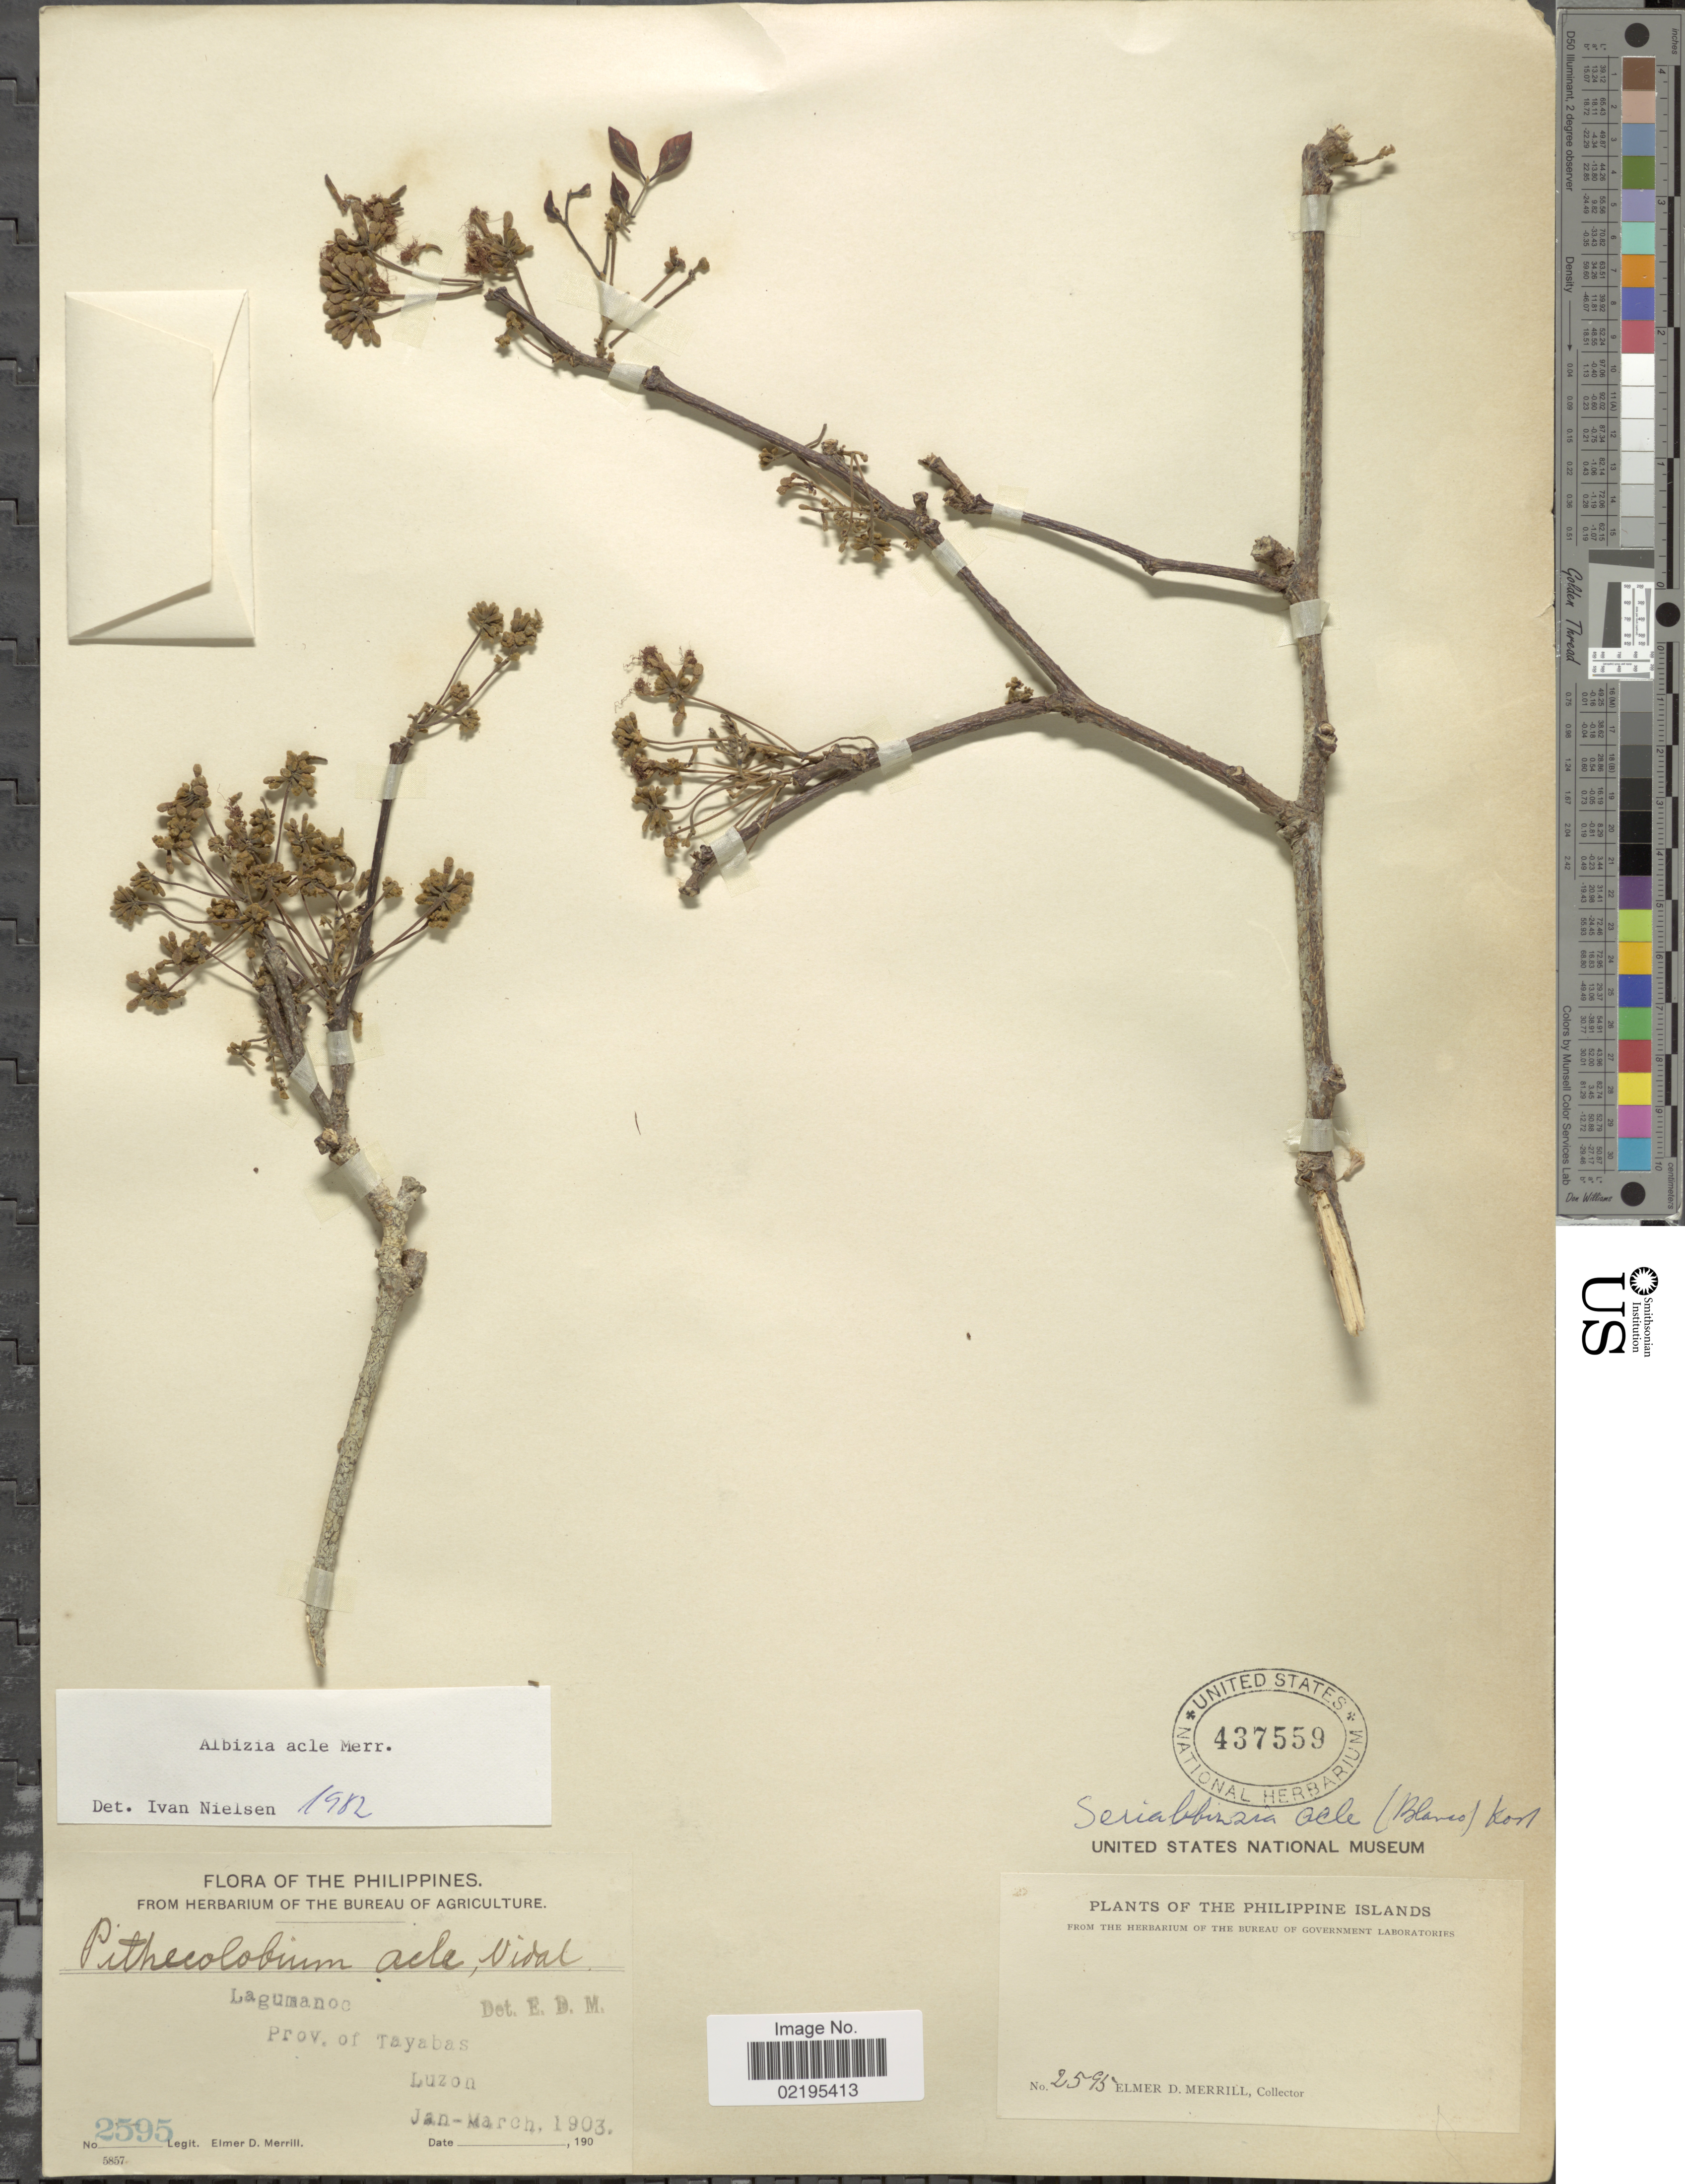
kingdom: Plantae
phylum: Tracheophyta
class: Magnoliopsida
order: Fabales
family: Fabaceae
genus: Albizia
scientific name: Albizia acle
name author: (Blanco) Merr.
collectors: E. D. Merrill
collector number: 2595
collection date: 1903-01/1903-03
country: Philippines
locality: Lagumanoc, Prov. Tayabas, Luzon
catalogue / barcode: US 437559